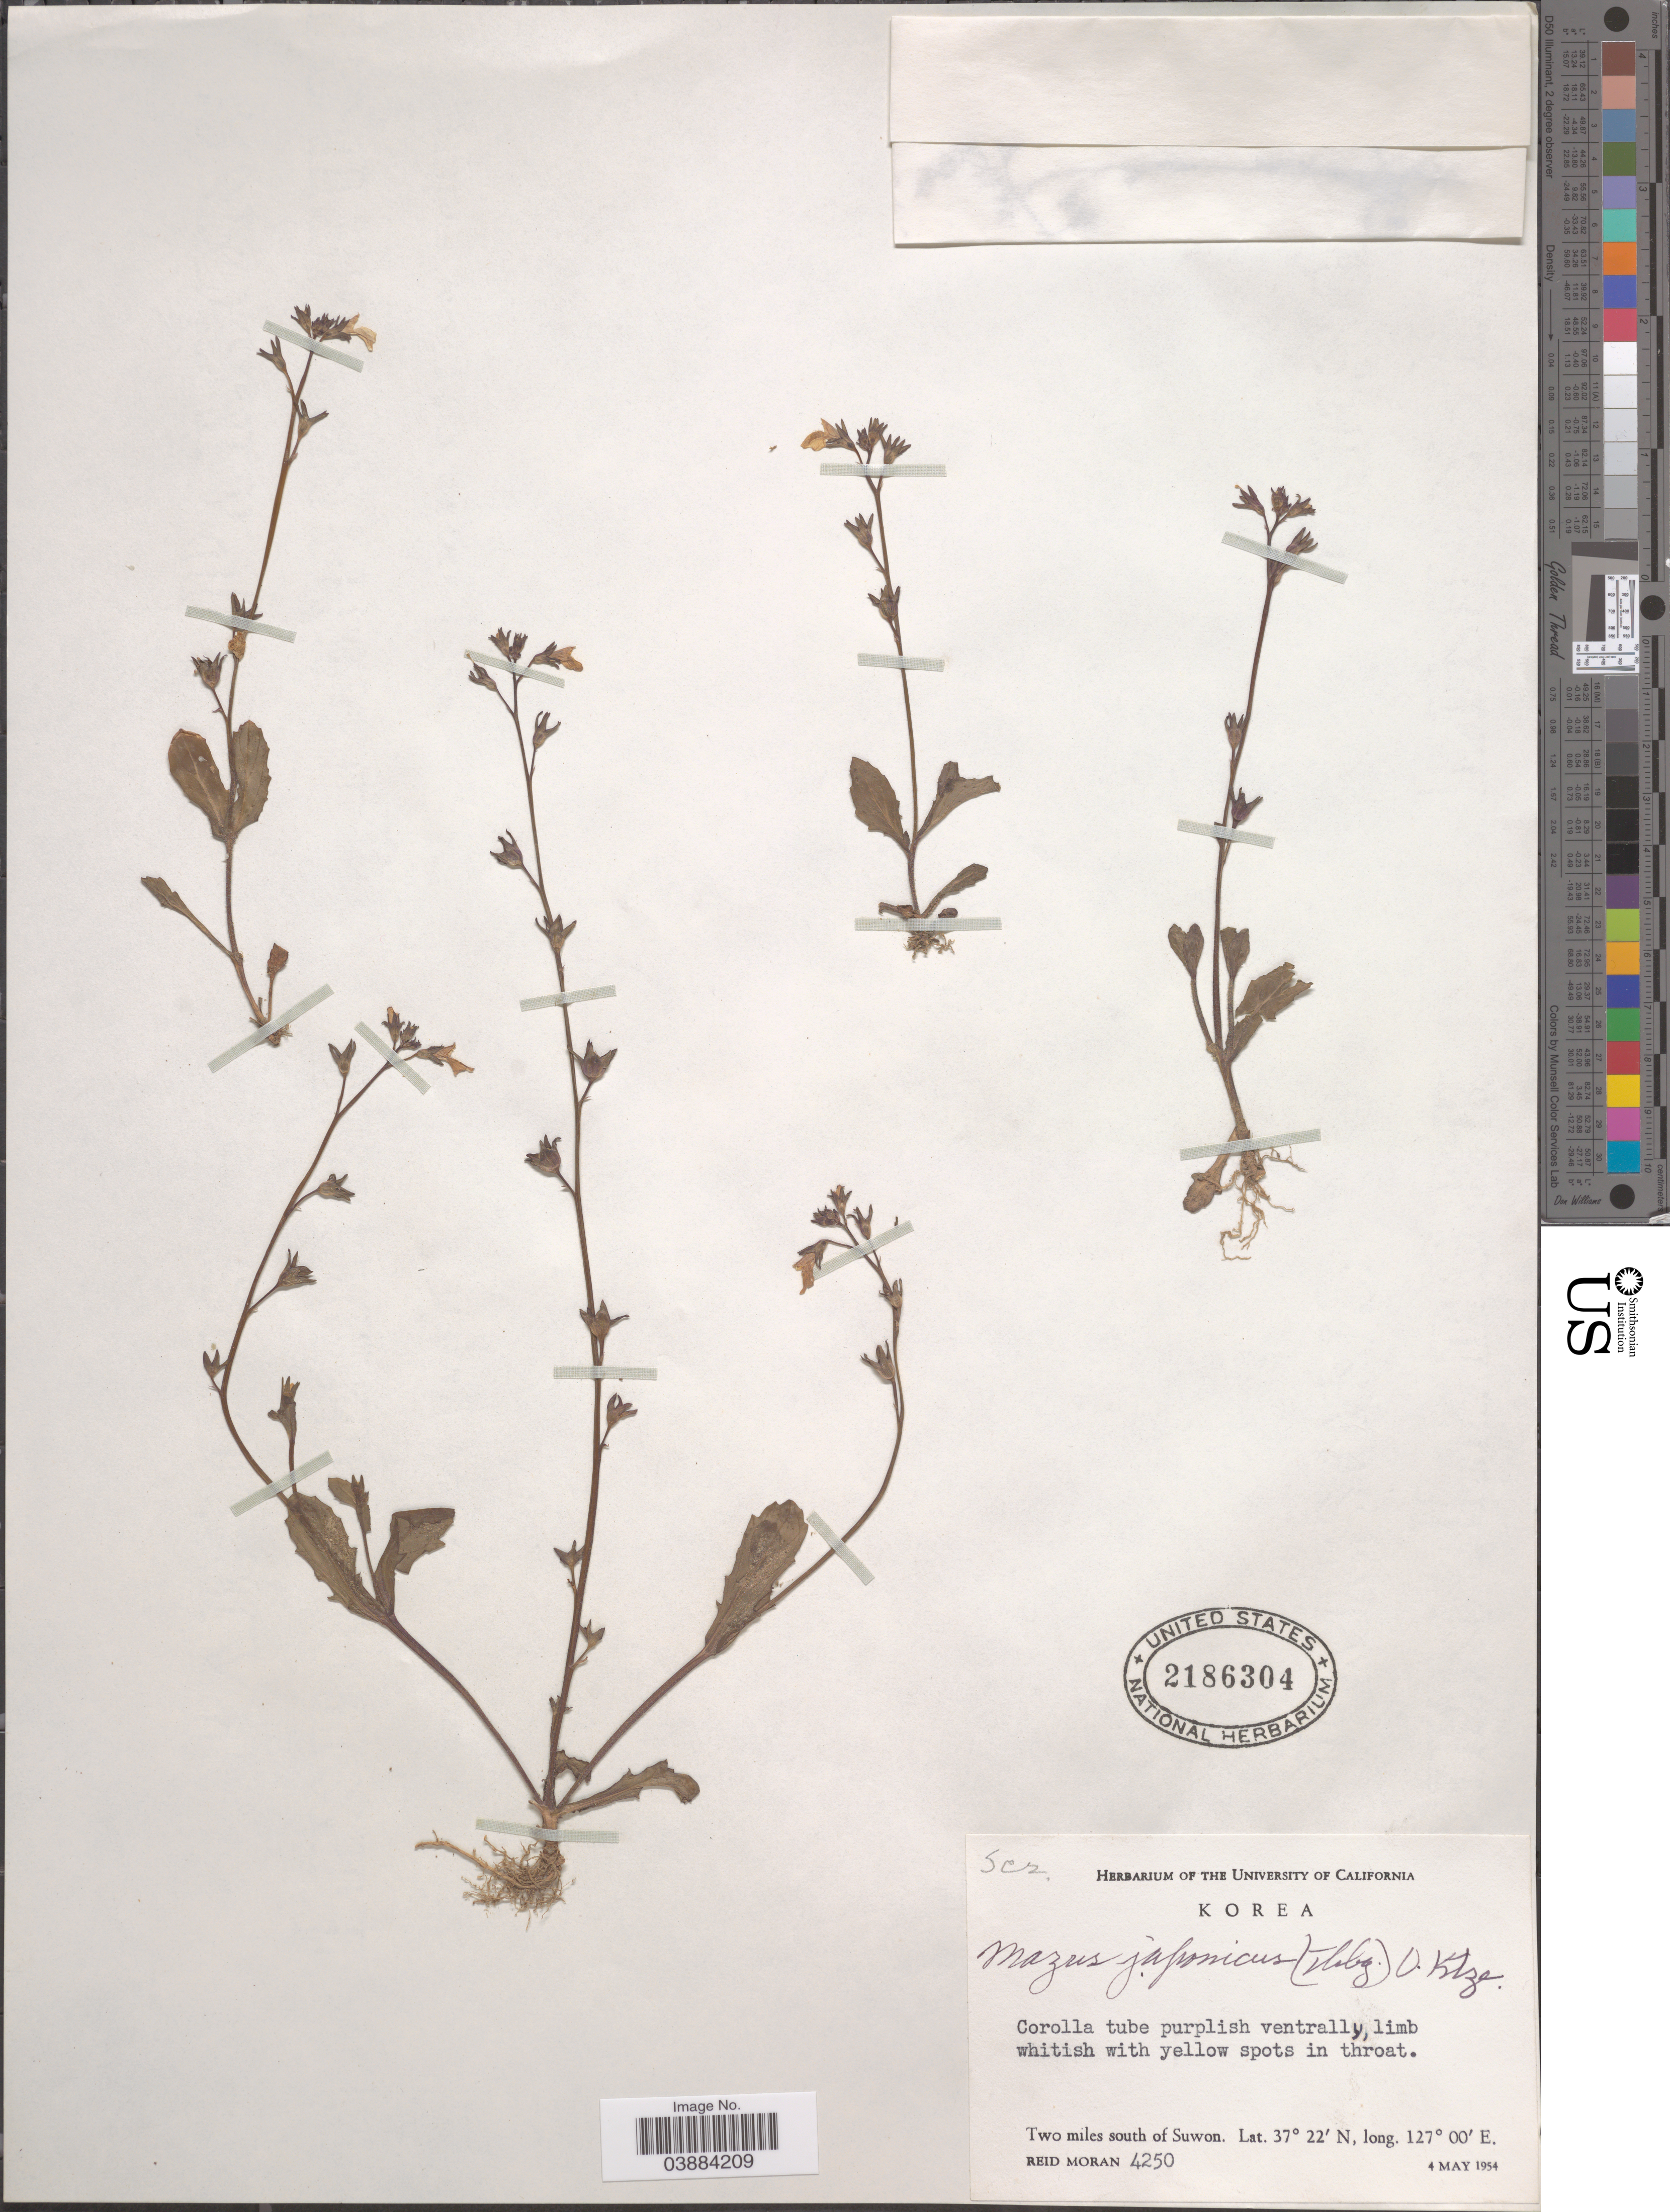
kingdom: Plantae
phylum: Tracheophyta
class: Magnoliopsida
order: Lamiales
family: Mazaceae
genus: Mazus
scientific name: Mazus pumilus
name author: (Burm. f.) Steenis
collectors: R. Moran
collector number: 4250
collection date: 1954-05-04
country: South Korea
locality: Two miles south of Suwon.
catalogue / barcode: US 2186304